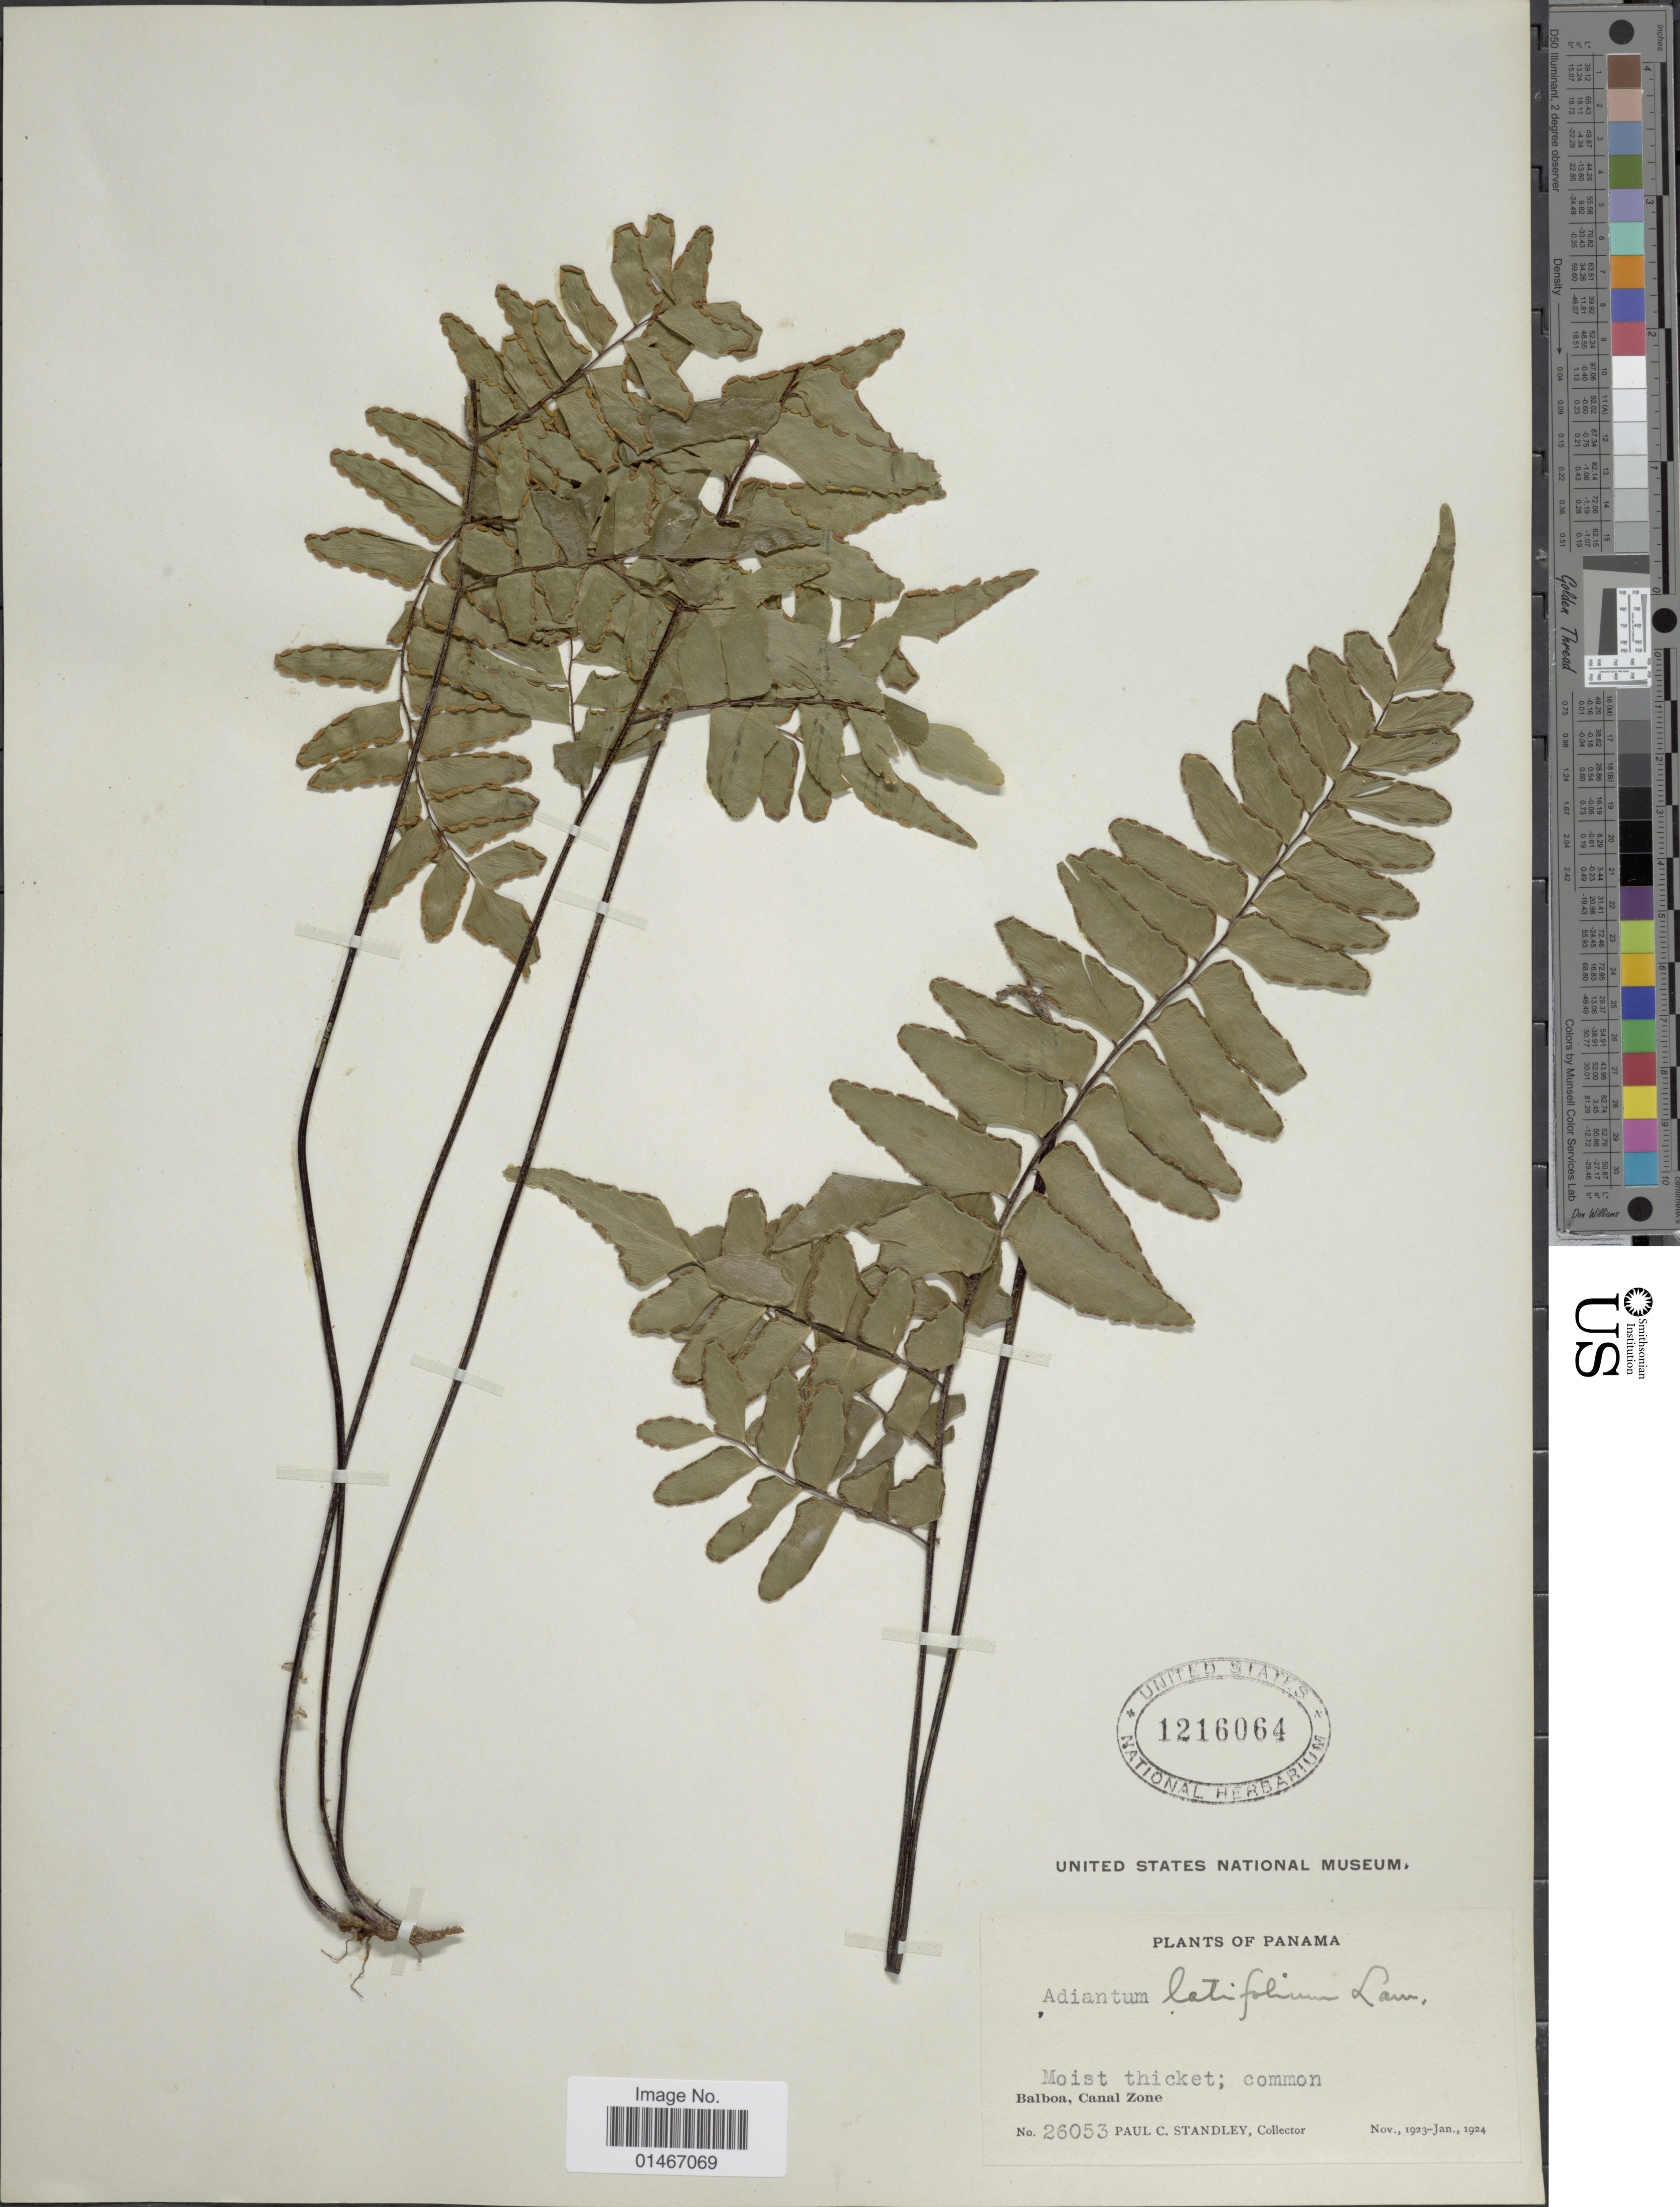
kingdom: Plantae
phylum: Tracheophyta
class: Polypodiopsida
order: Polypodiales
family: Pteridaceae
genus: Adiantum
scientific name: Adiantum latifolium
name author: Lam.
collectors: P. C. Standley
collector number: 26053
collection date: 1923-11/1924-01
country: Panama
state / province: Colón / Panamá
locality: Balboa, Canal Zone.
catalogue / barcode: US 1216064